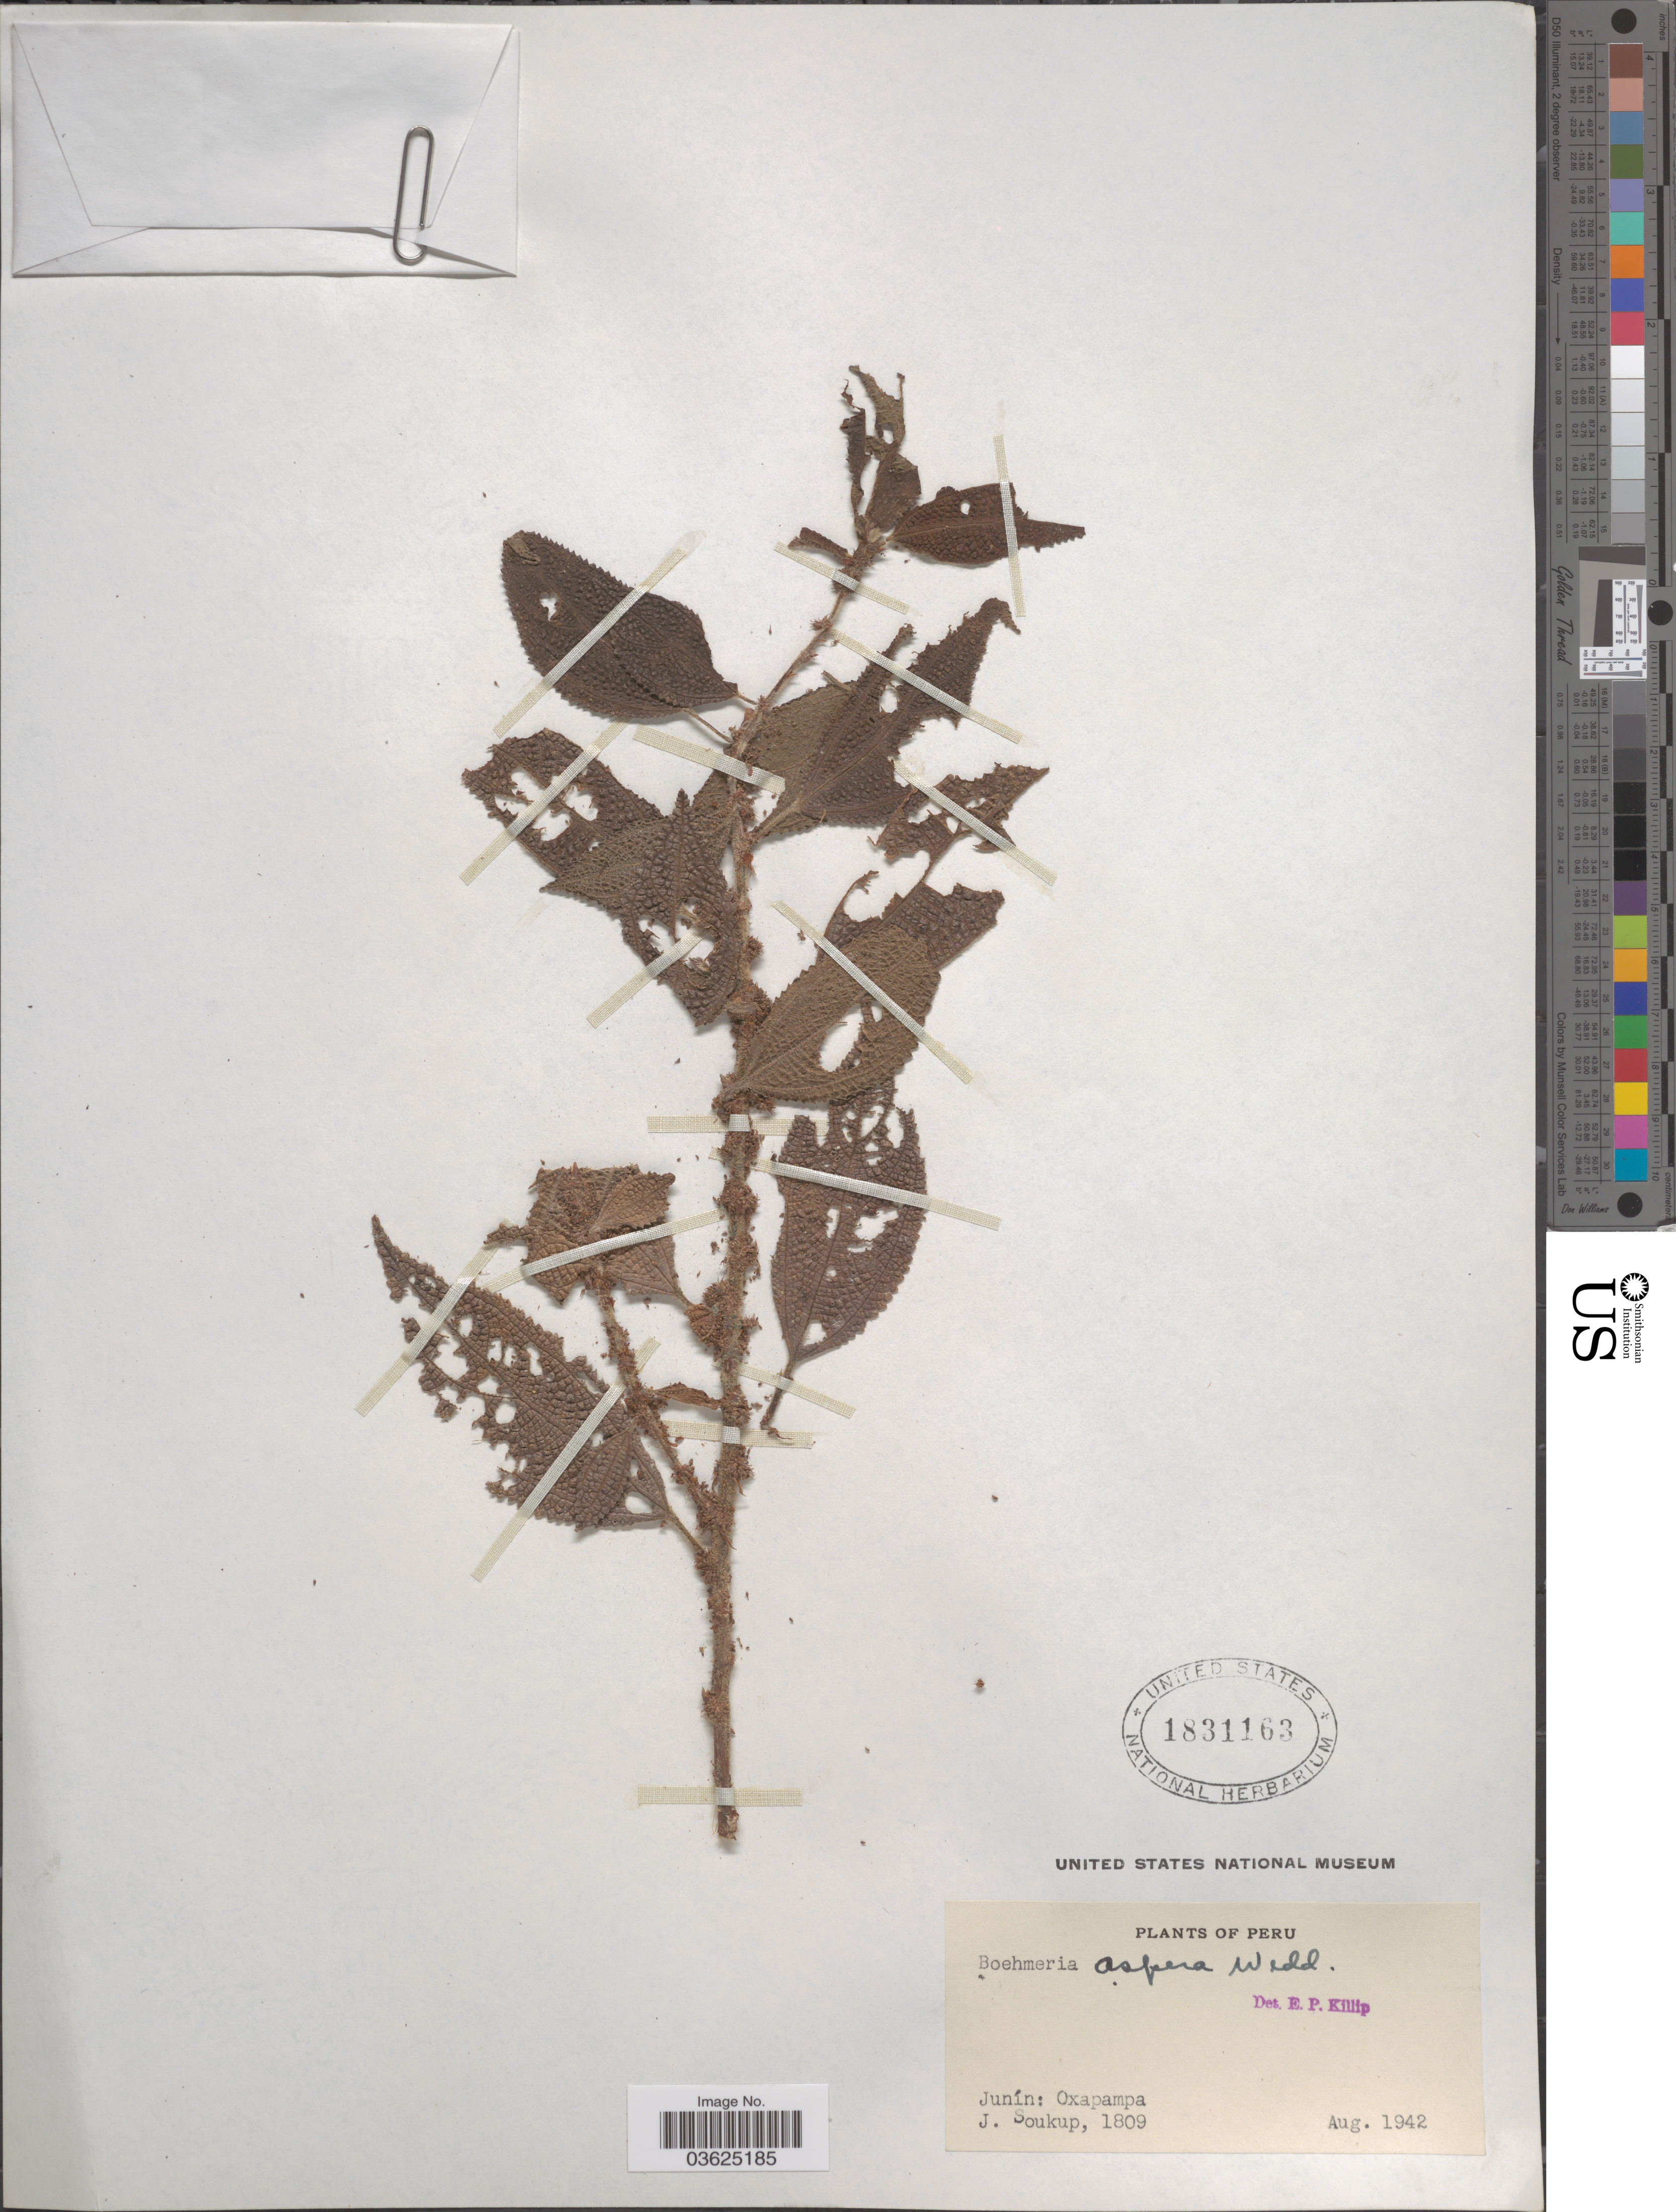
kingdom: Plantae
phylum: Tracheophyta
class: Magnoliopsida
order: Rosales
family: Urticaceae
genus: Boehmeria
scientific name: Boehmeria aspera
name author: Wedd.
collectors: J. Soukup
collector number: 1809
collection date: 1942-08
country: Peru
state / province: Junín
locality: Oxapampa.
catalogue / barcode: US 1831163